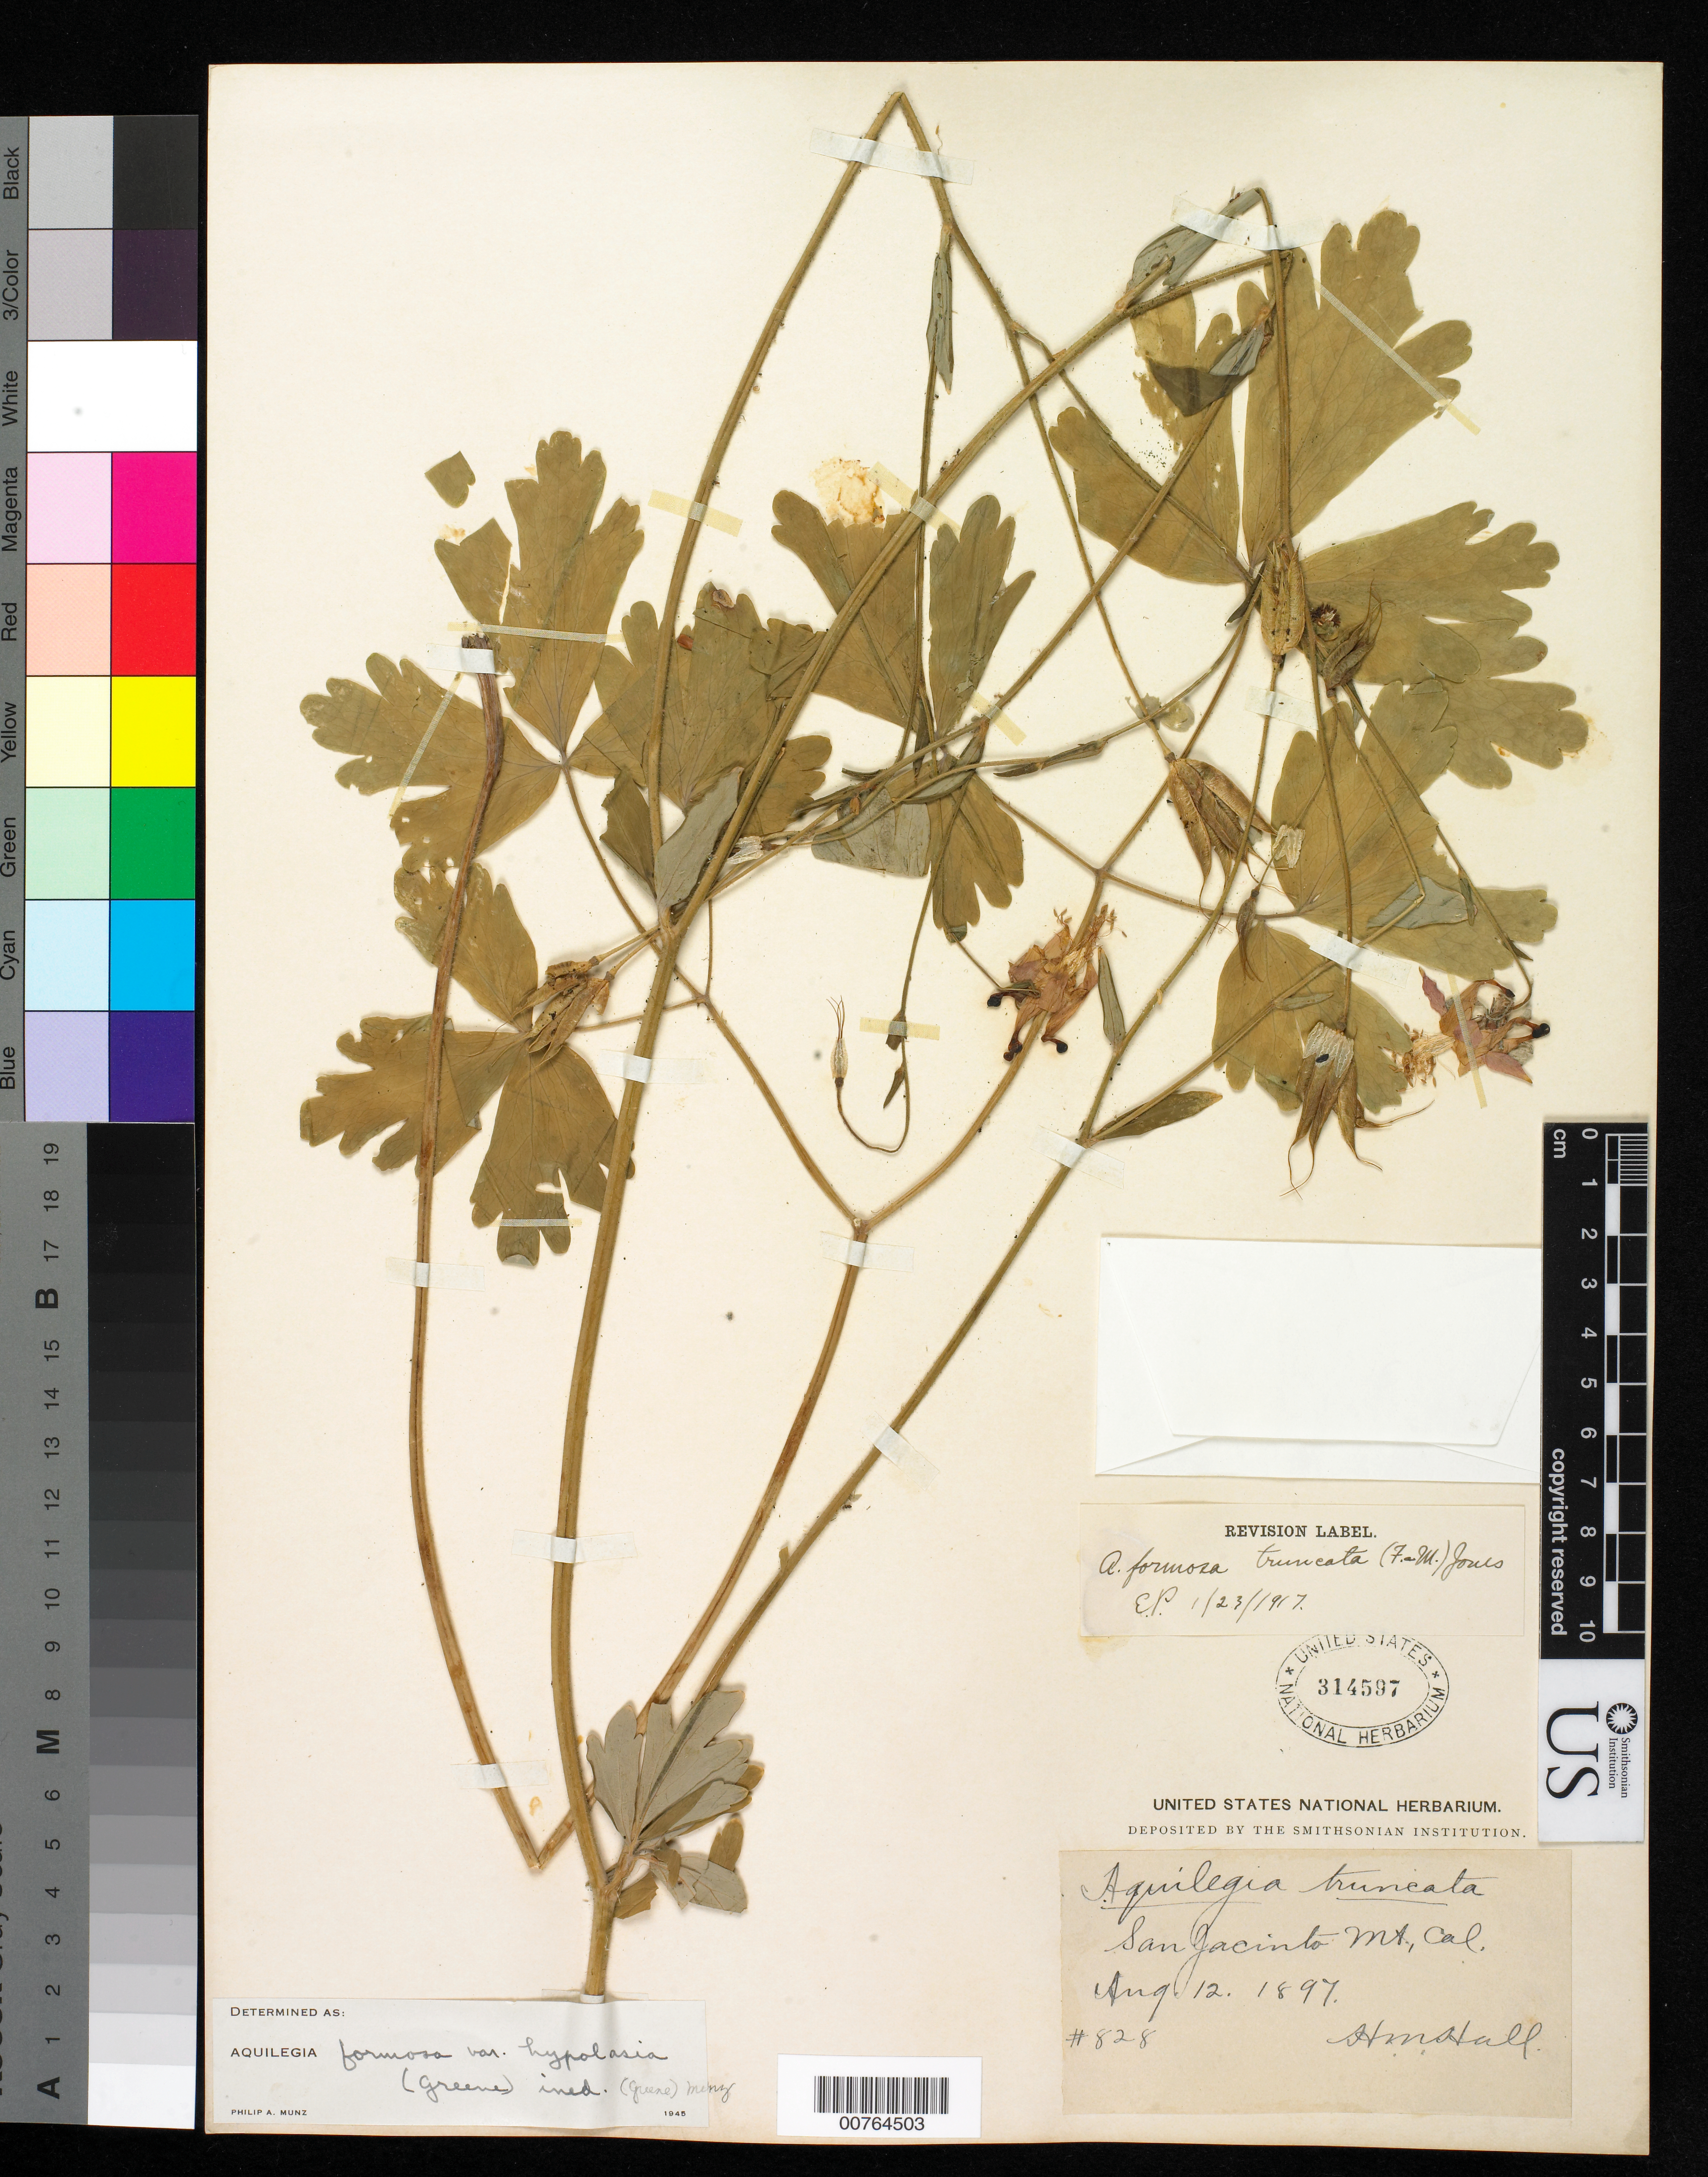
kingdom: Plantae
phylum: Tracheophyta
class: Magnoliopsida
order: Ranunculales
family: Ranunculaceae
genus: Aquilegia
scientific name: Aquilegia formosa var. hypolasia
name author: (Greene) Munz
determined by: Munz, Philip A.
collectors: H. M. Hall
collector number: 828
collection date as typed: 12 Aug 1897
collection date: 1897-08-12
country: United States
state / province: California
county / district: Riverside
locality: San Jacinto Mt.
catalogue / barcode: US 324597